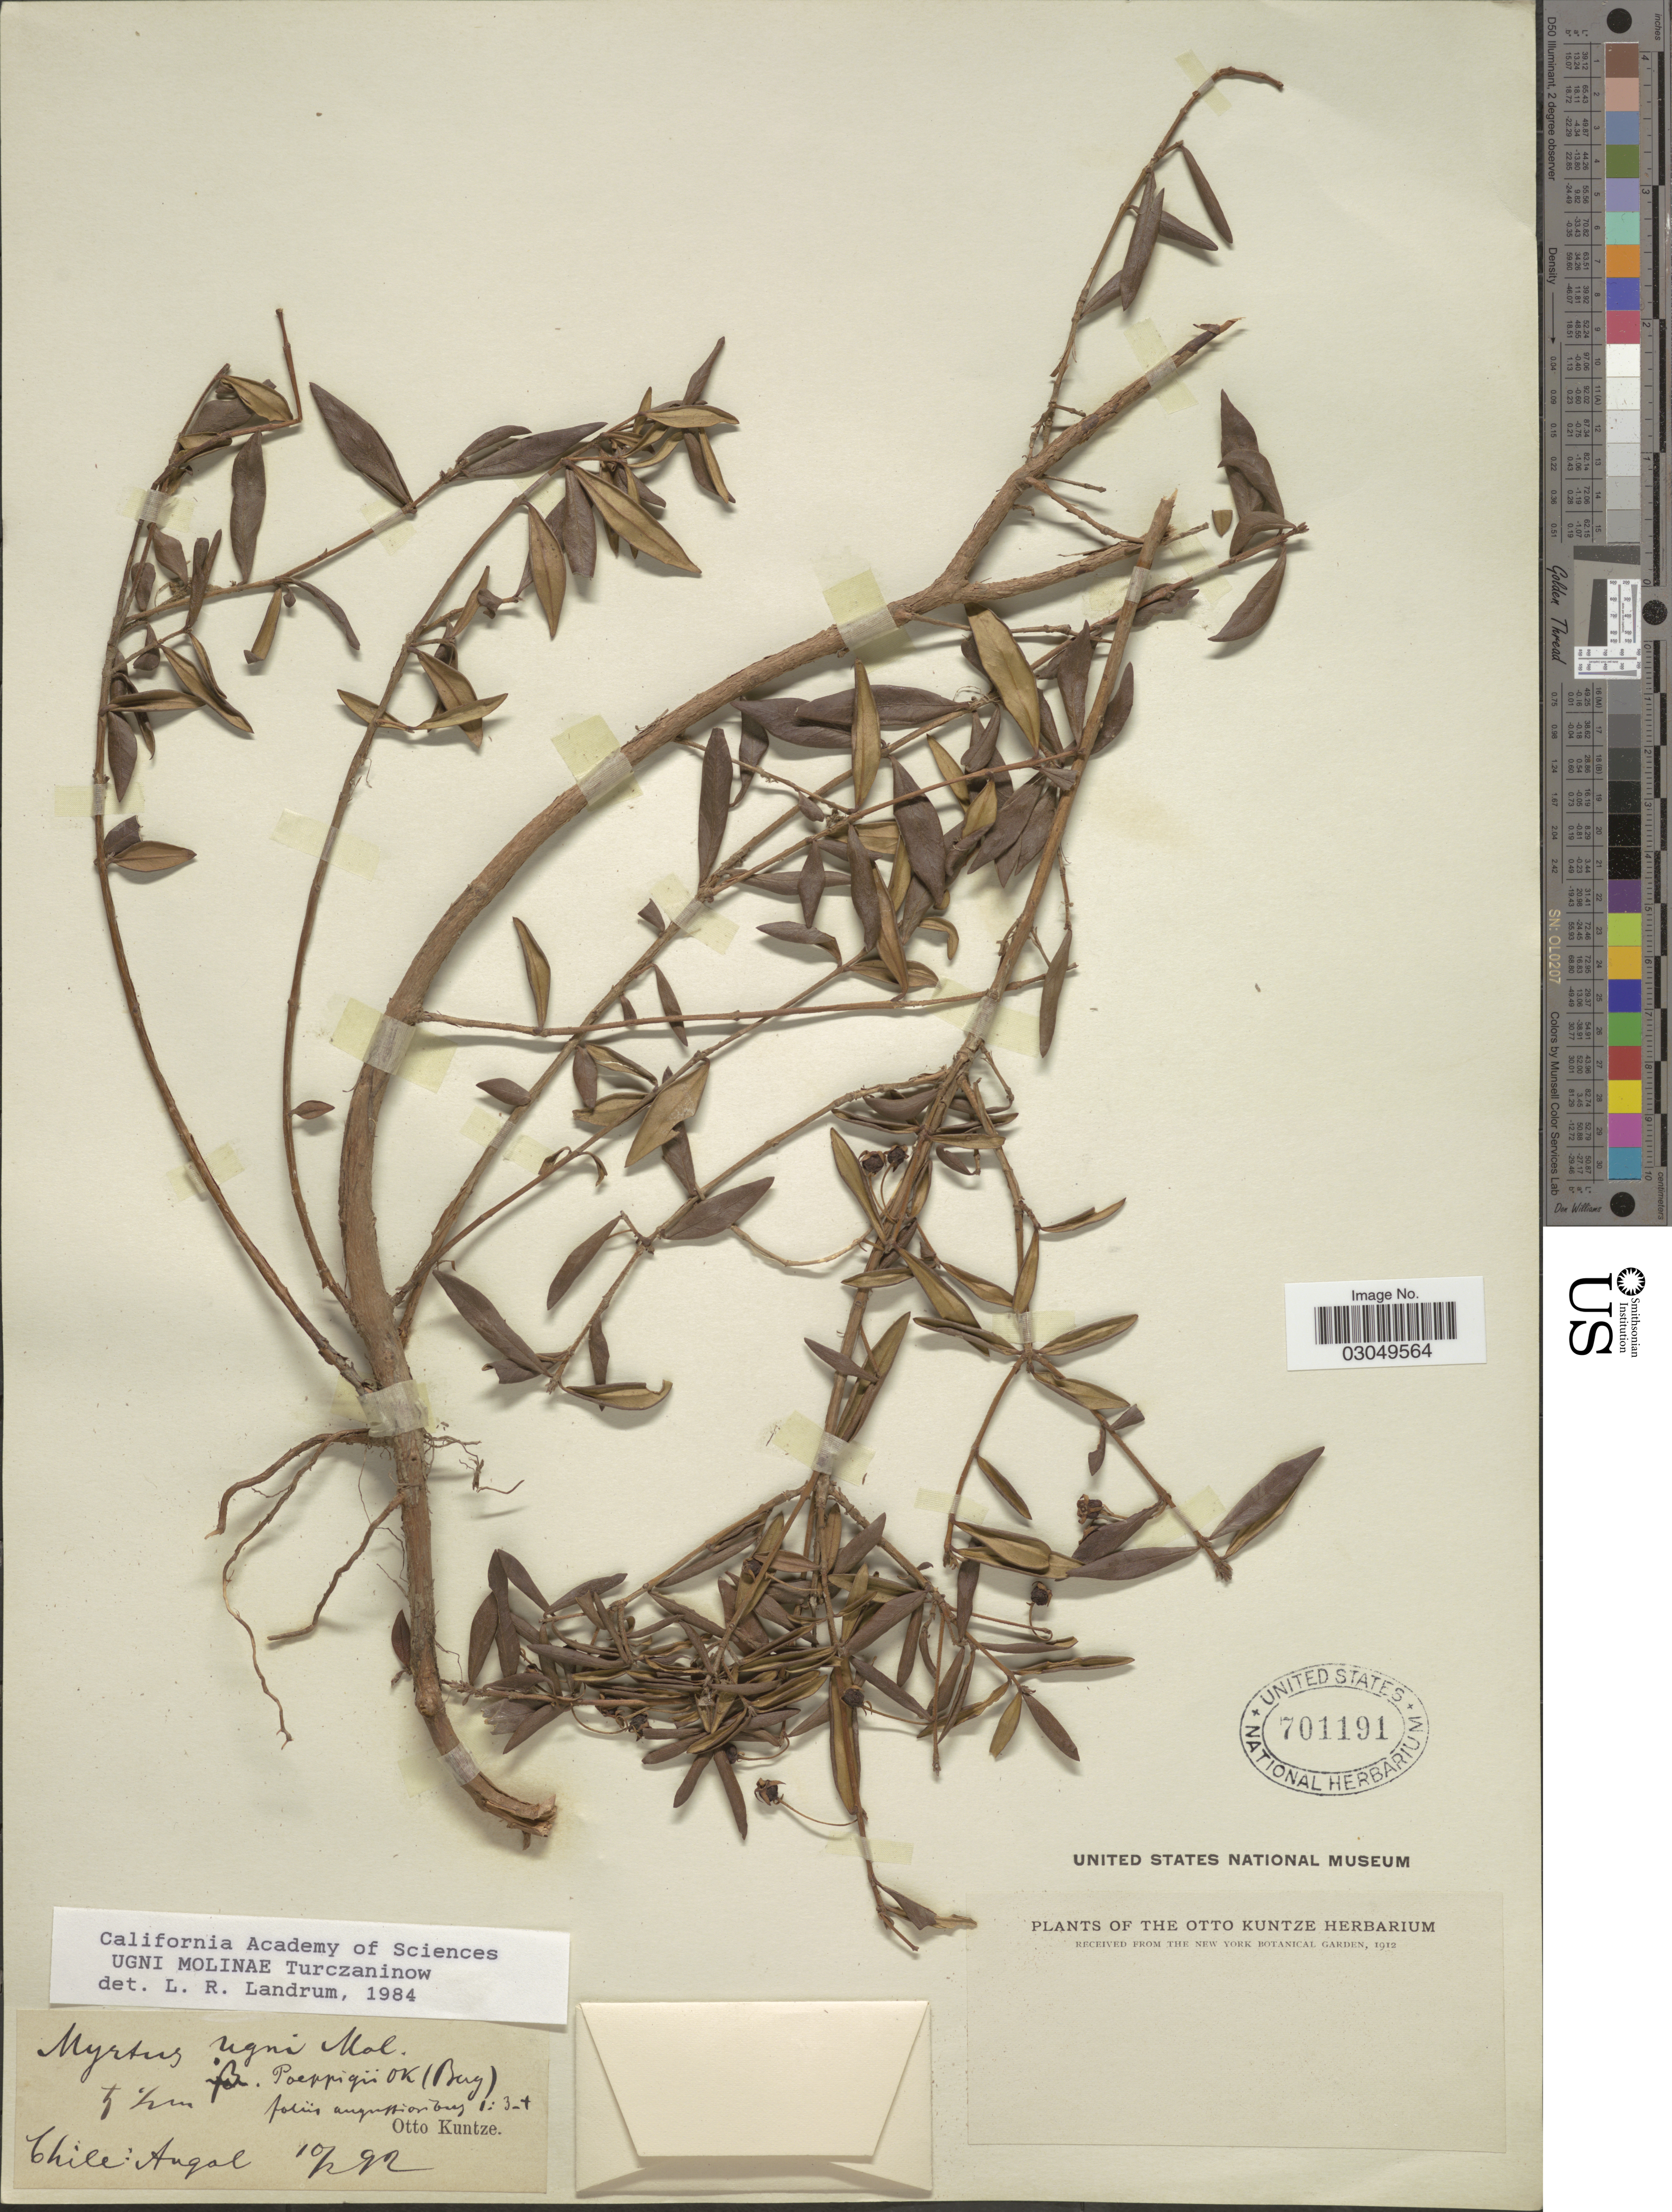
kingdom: Plantae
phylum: Tracheophyta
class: Magnoliopsida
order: Myrtales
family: Myrtaceae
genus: Ugni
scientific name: Ugni molinae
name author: Turcz.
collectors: C.E.O. Kuntze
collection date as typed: Transcribed d/m/y: 10/2/92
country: Chile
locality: Angol.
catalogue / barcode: US 701191